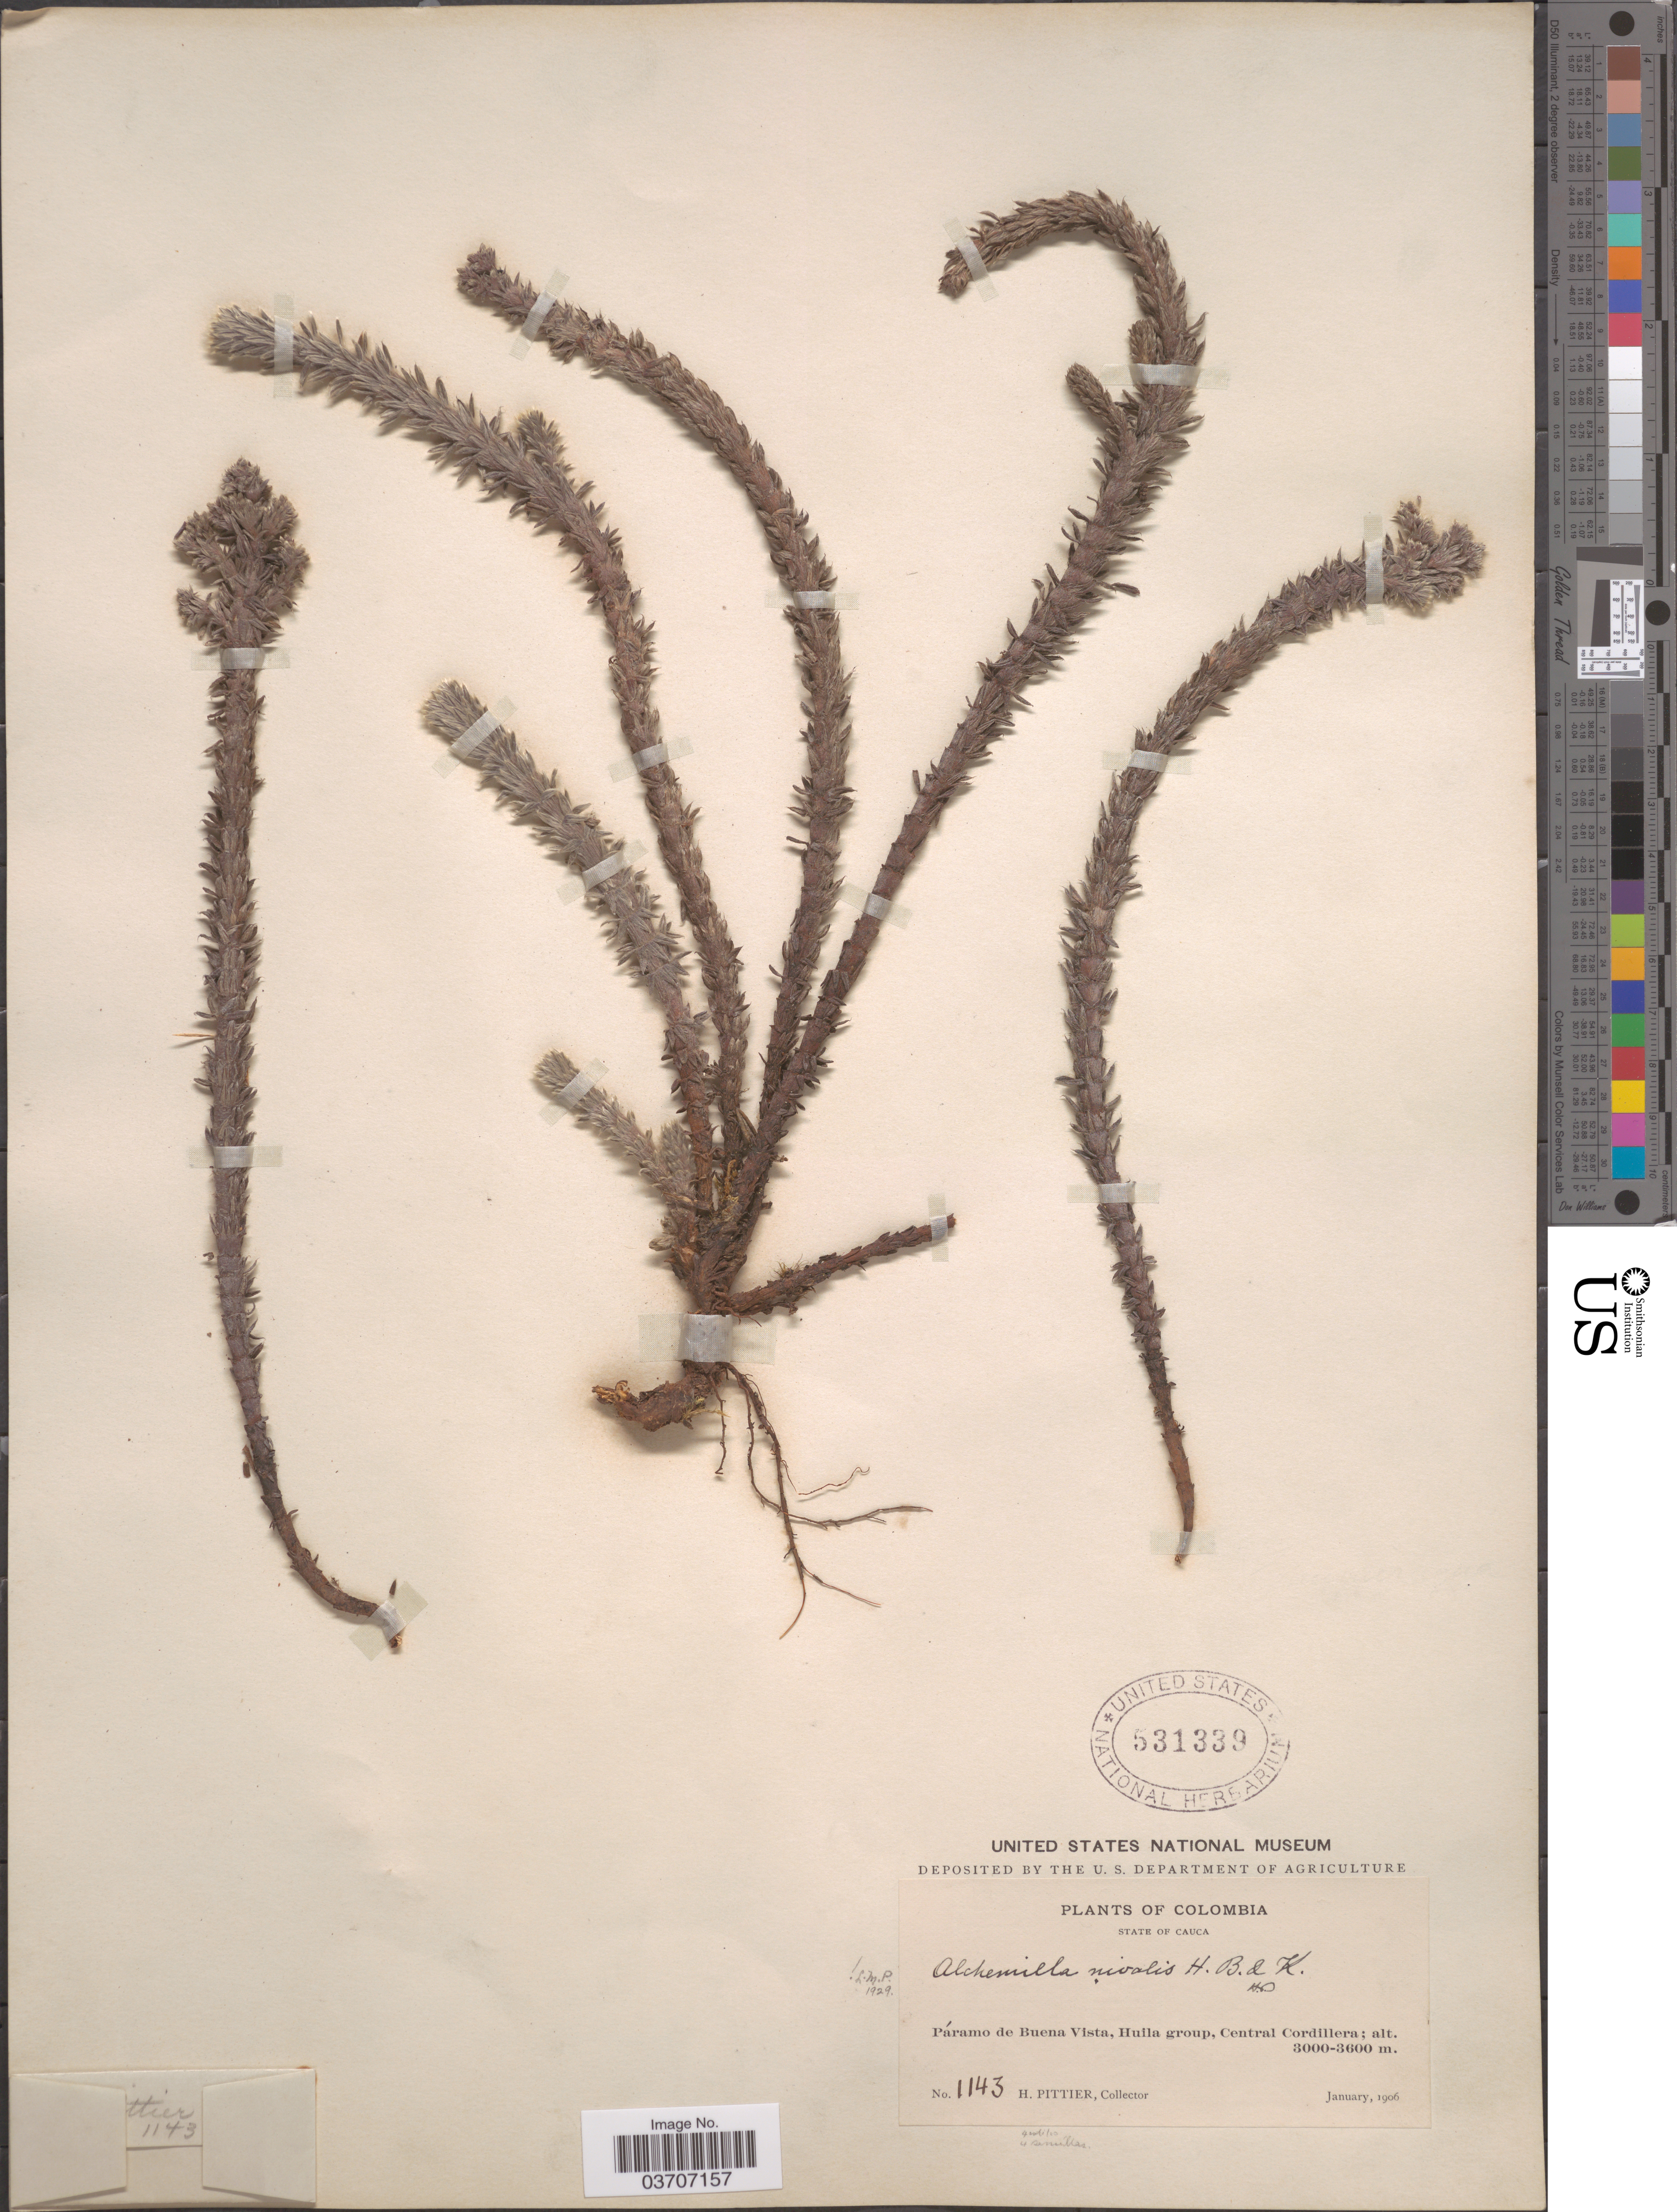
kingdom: Plantae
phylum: Tracheophyta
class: Magnoliopsida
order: Rosales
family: Rosaceae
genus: Lachemilla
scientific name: Lachemilla nivalis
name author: (Kunth) Rothm.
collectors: H. F. Pittier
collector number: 1143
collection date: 1906-01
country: Colombia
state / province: Cauca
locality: Páramo de Buena Vista, Huila Group, Central Cordillera.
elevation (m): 3000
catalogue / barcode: US 531339